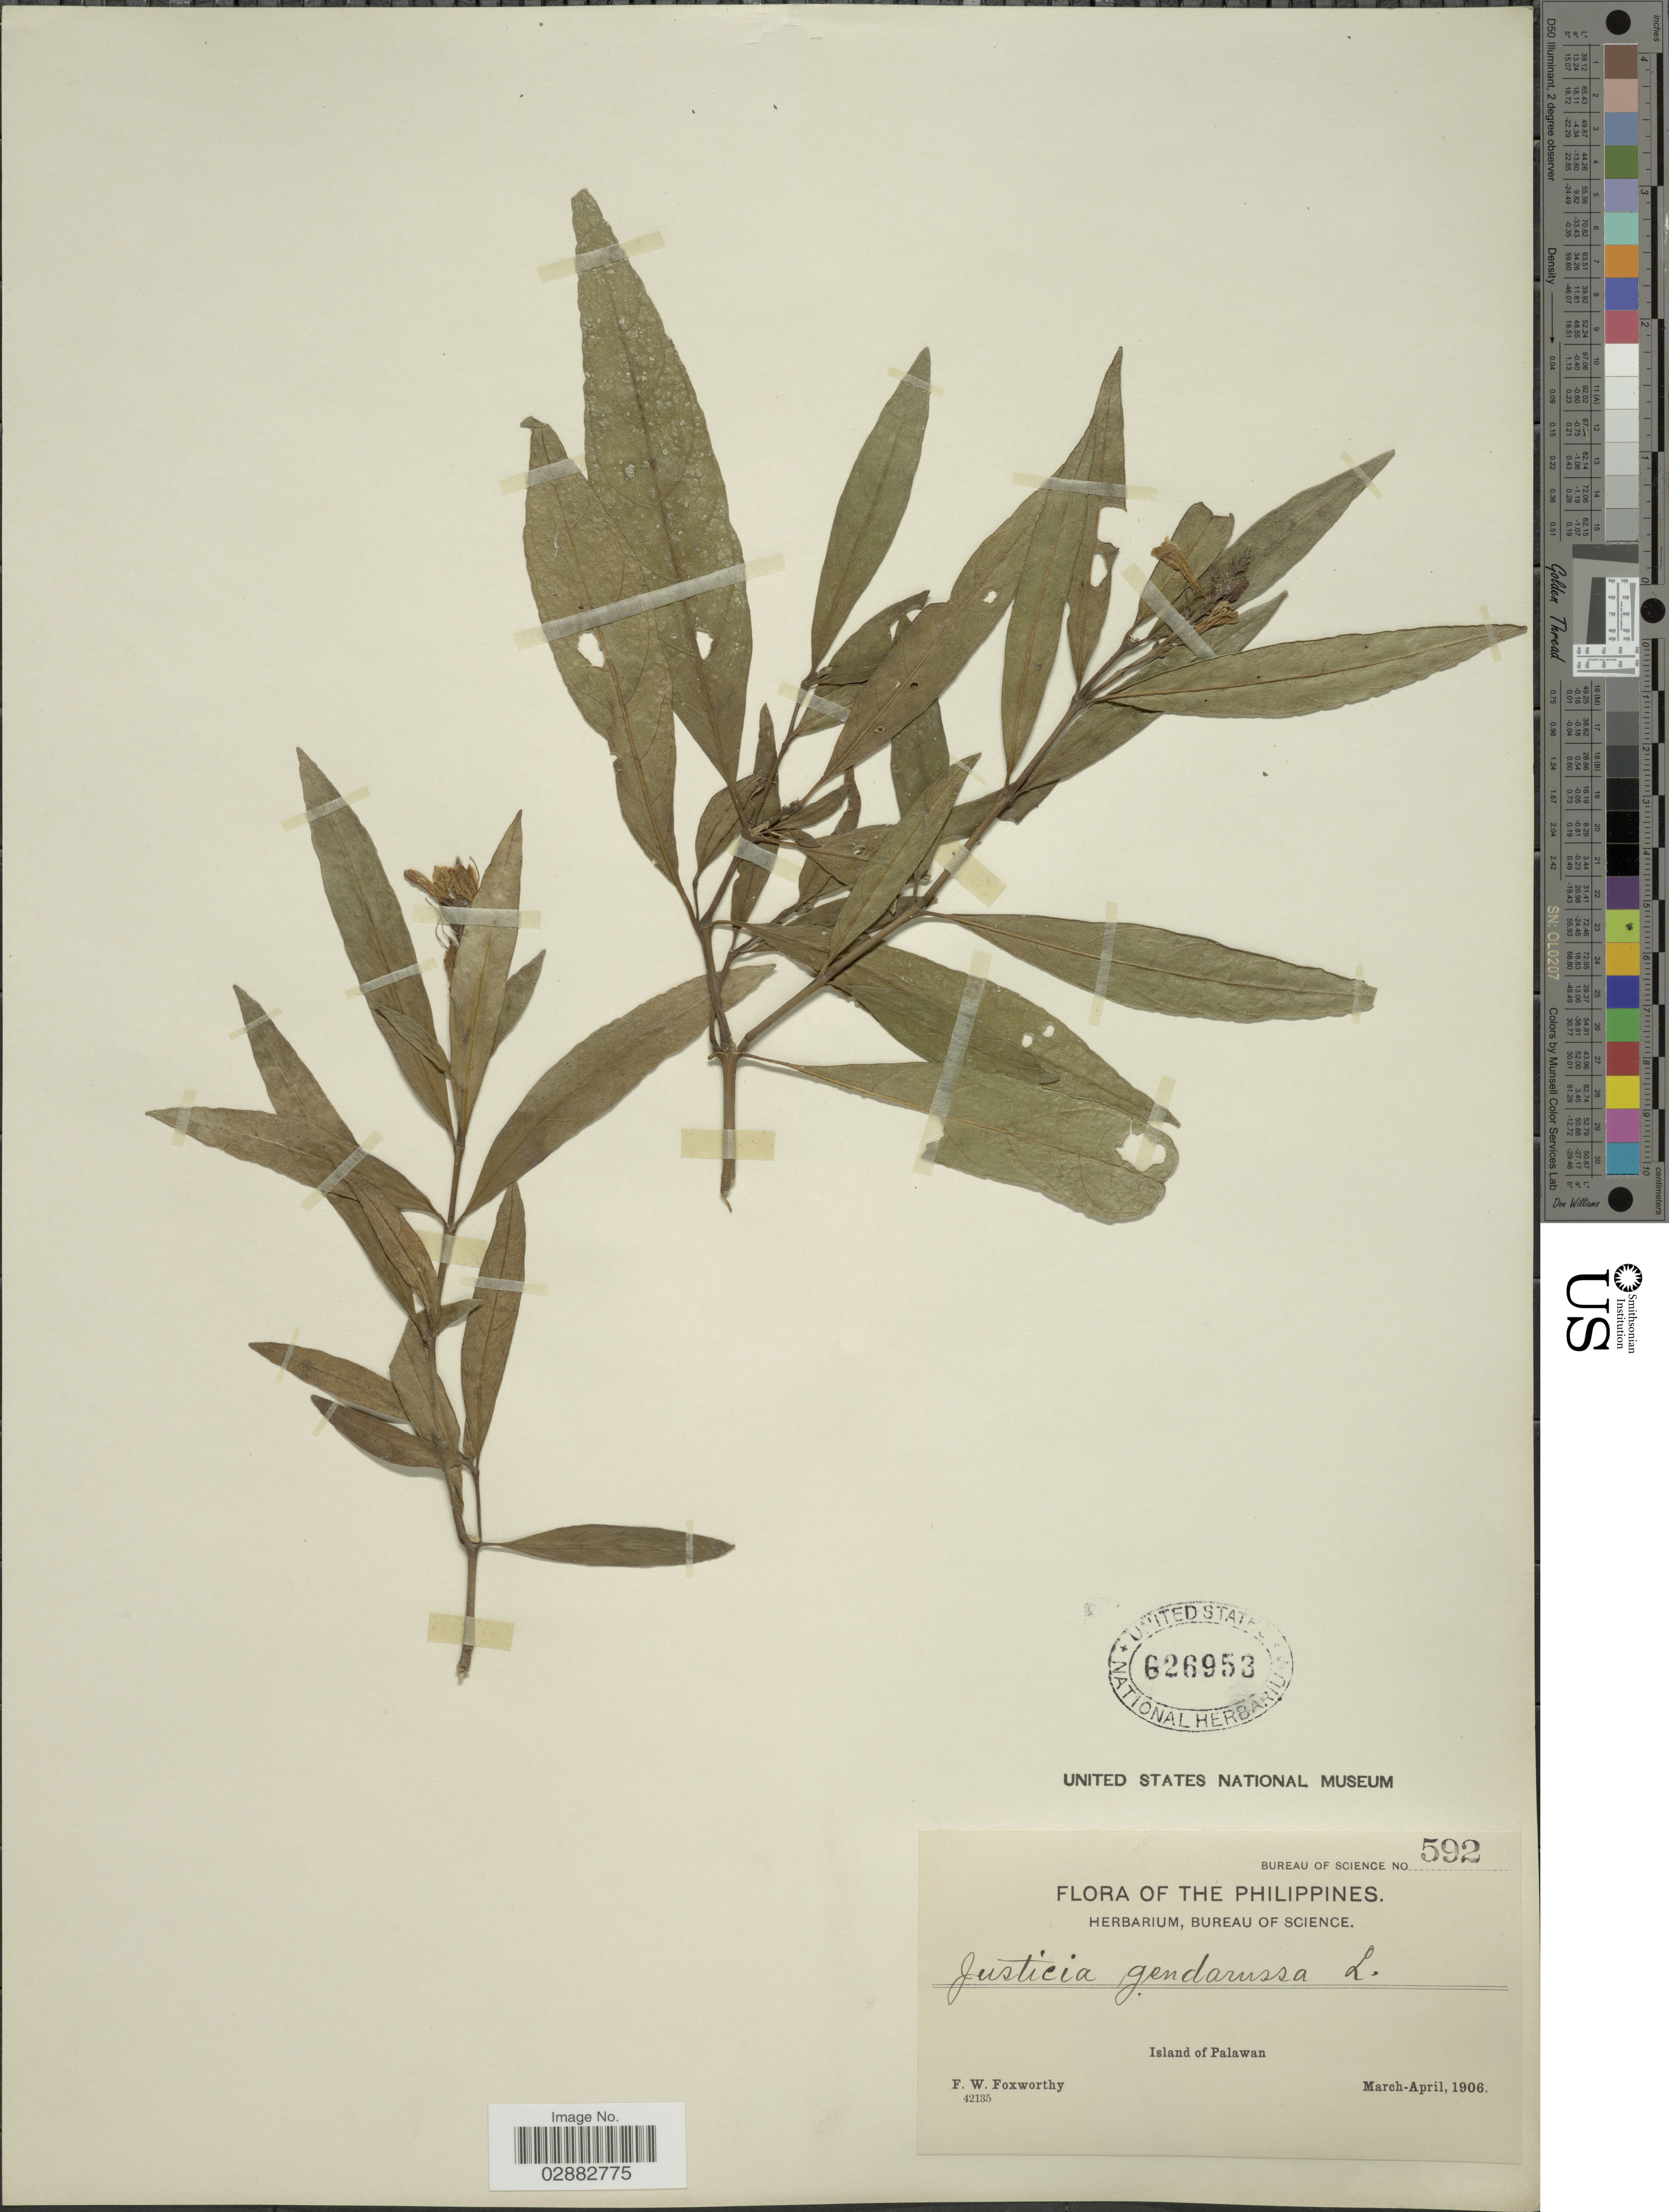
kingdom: Plantae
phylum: Tracheophyta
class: Magnoliopsida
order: Lamiales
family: Acanthaceae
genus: Justicia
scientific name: Justicia gendarussa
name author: Burm. f.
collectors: F. W. Foxworthy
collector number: Bureau of Science 592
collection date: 1906-03/1906-04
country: Philippines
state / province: Mimaropa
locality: Island of Palawan.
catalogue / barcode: US 626953